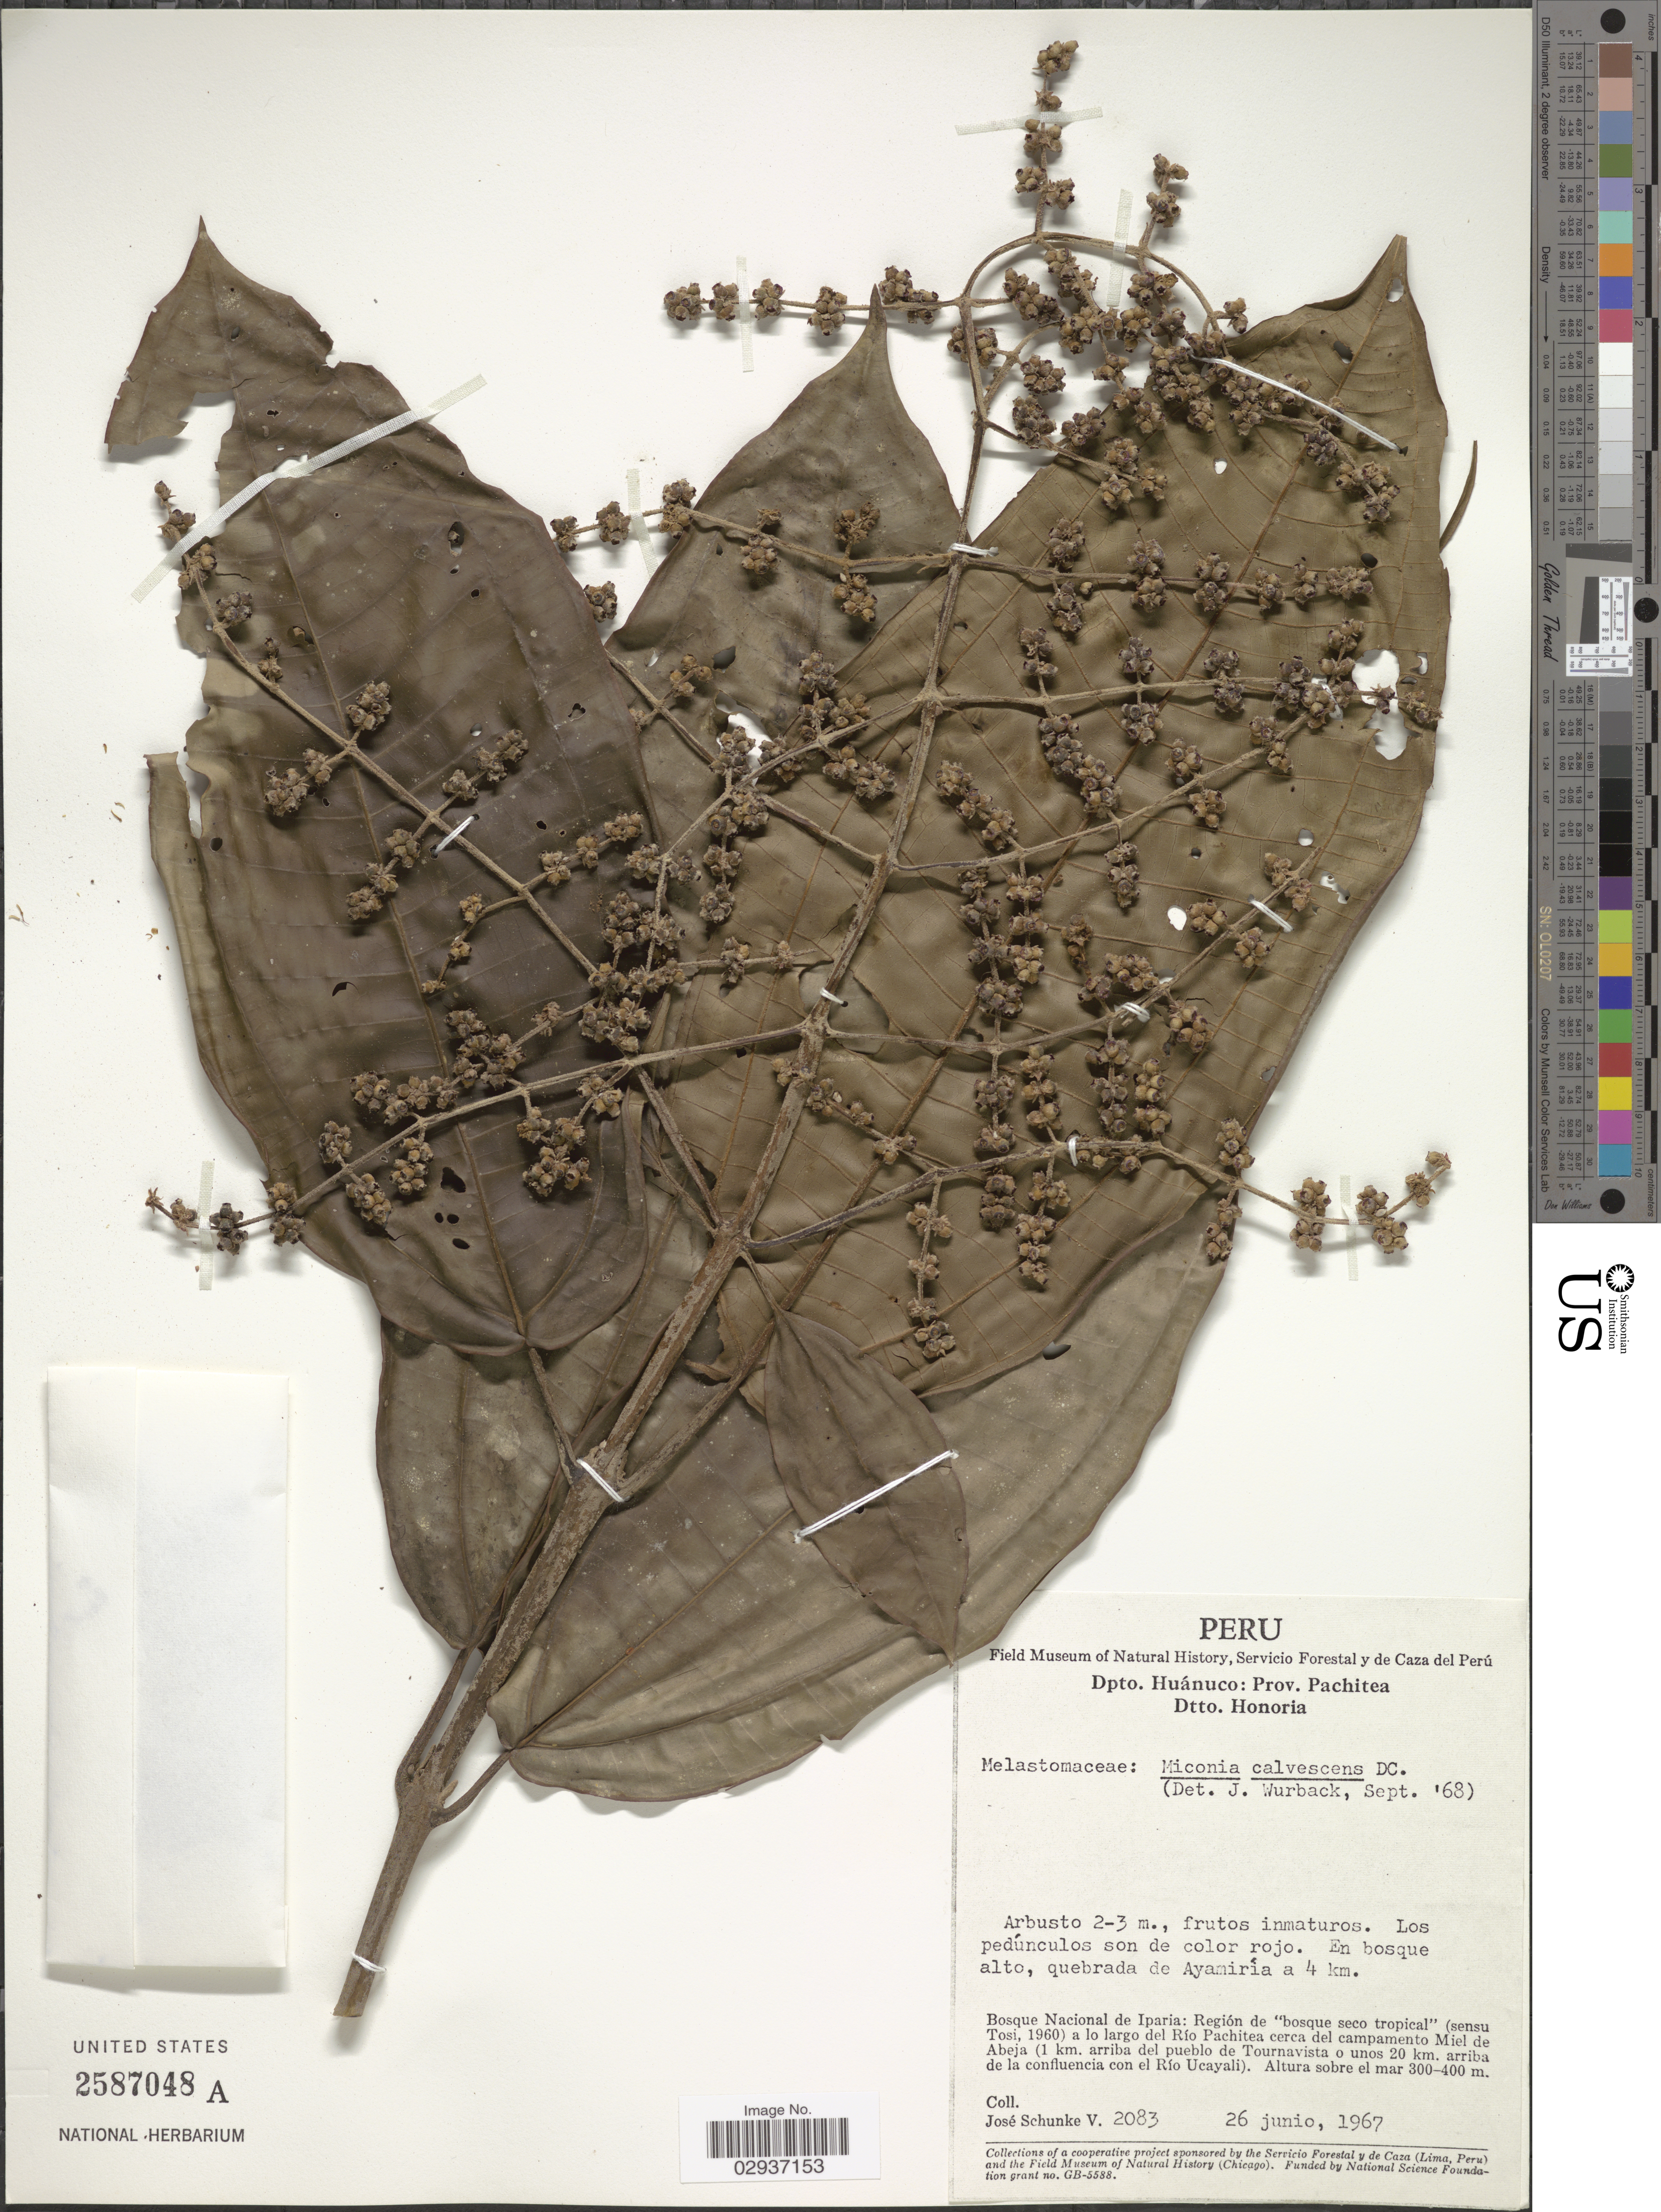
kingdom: Plantae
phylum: Tracheophyta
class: Magnoliopsida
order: Myrtales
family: Melastomataceae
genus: Miconia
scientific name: Miconia calvescens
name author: DC.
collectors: J. Schunke Vigo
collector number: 2083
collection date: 1967-06-26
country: Peru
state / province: Huánuco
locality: Dpto.: Huánuco: prov. Pachitea. Dtto. Honoria. En bosque alto, quebrada de Ayamiría a 4 km. Bosque Nacioanl de Iparia: Región de "bosque seco tropical" (sensu Tosi, 1960) a lo largo del Río Pachitea cerca del campamento Miel de Abeja (1 km. arriba del pueblo de Tournavista o unos 20 km. arriba de la confluencia con el Río Ucayali).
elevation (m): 300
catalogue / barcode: US 2587048A